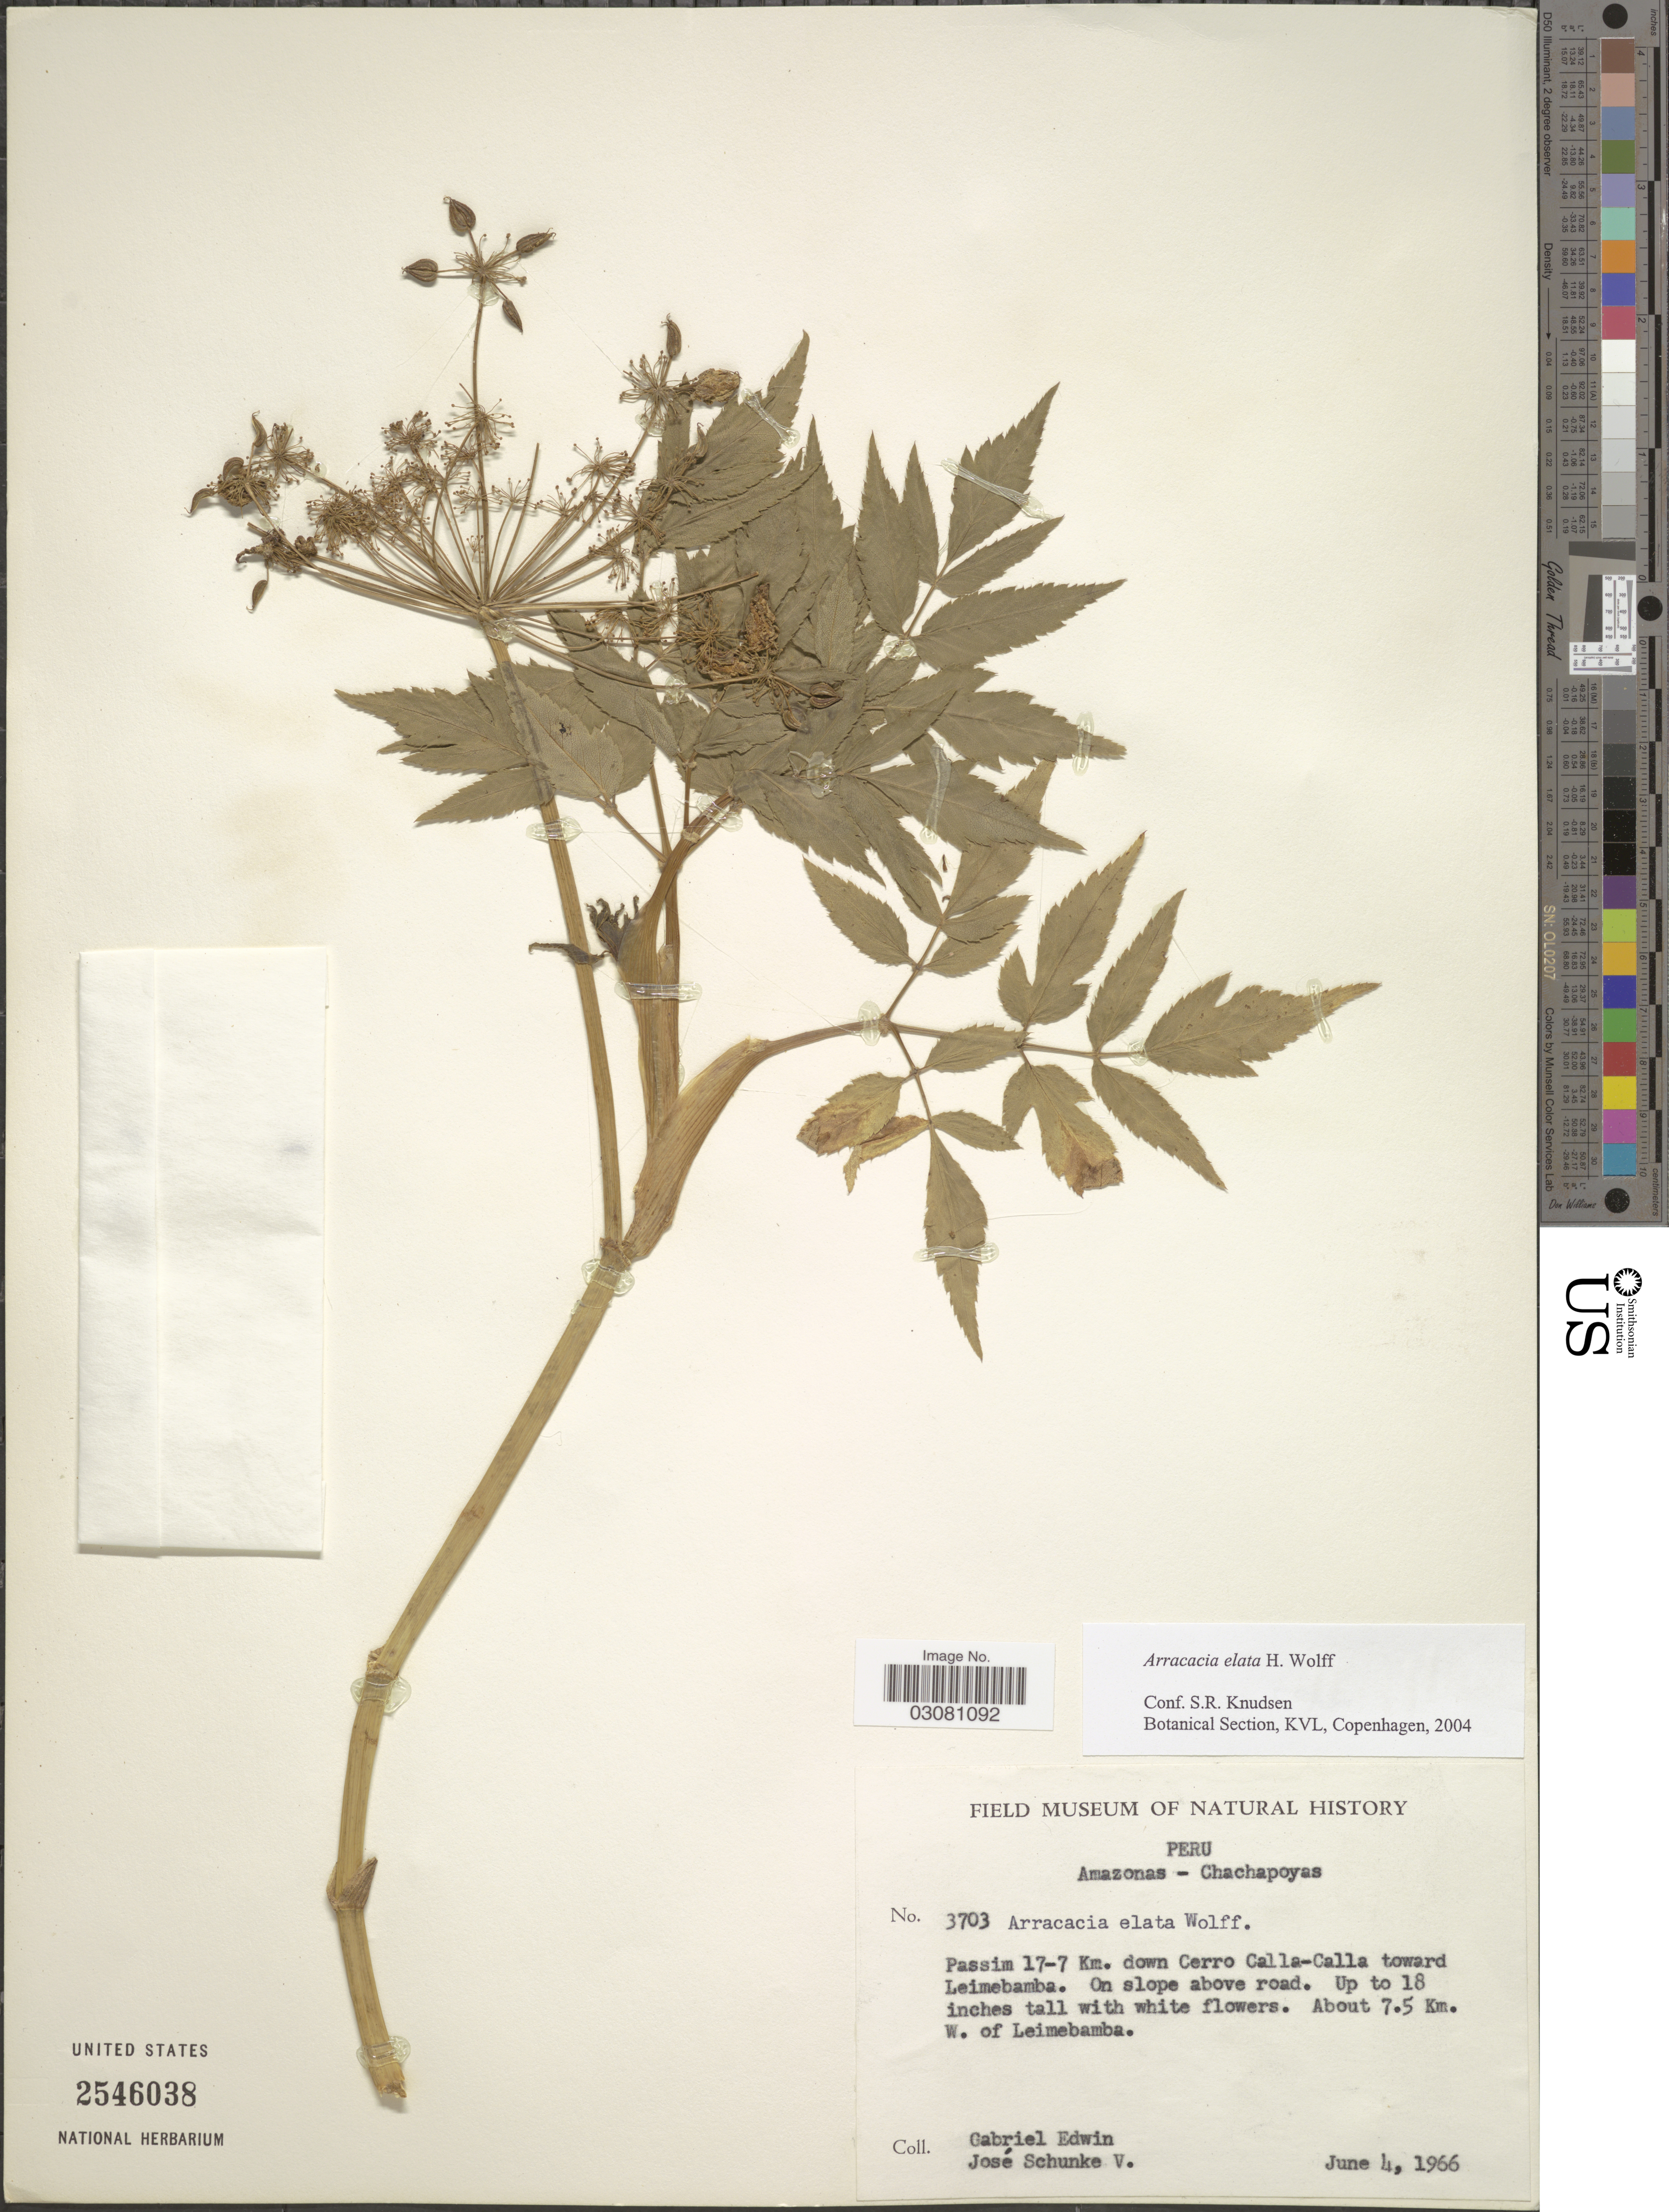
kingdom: Plantae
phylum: Tracheophyta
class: Magnoliopsida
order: Apiales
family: Apiaceae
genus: Arracacia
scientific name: Arracacia elata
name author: H. Wolff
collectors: G. Edwin & J. Schunke Vigo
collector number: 3703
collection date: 1966-06-04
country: Peru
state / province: Amazonas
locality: Amazonas - Chachapoyas. Passim 17-7 Km. down Cerro Calla-Calla toward Leimebamba. About 7.5 Km. W. of Leimebamba.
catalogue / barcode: US 2546038